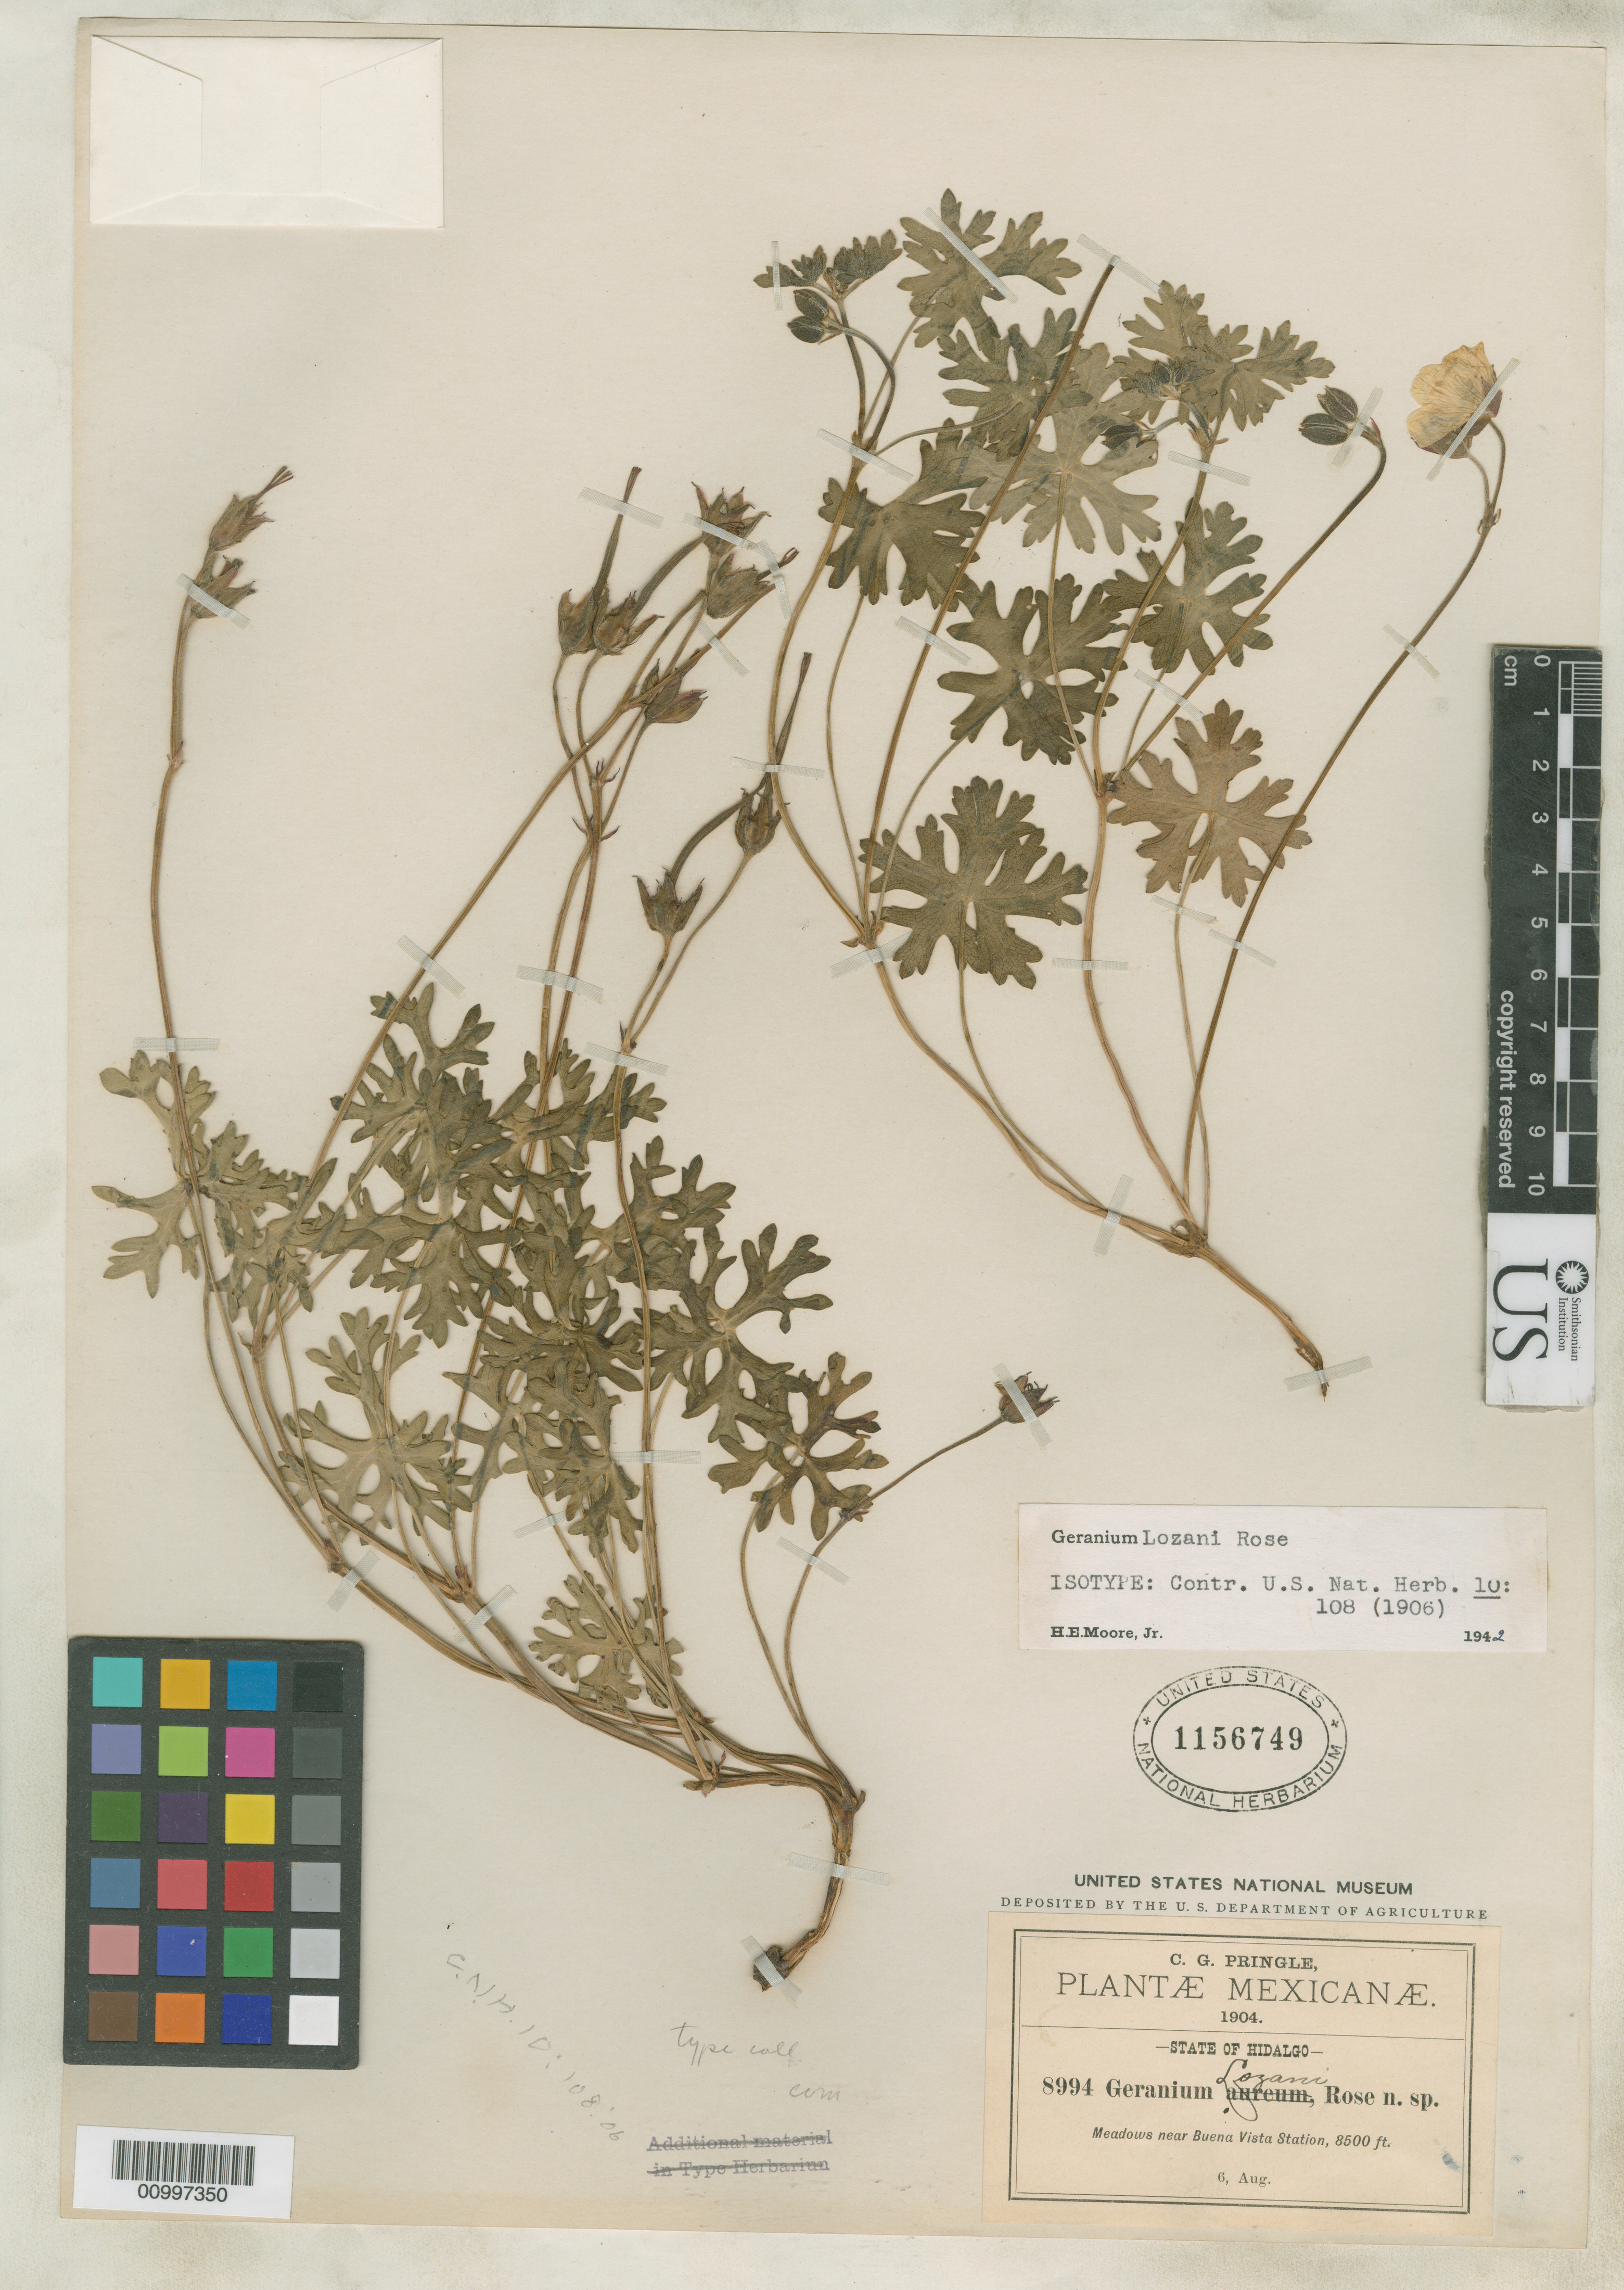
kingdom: Plantae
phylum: Tracheophyta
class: Magnoliopsida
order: Geraniales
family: Geraniaceae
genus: Geranium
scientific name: Geranium lozani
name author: Rose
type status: Isotype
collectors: C. G. Pringle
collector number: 8994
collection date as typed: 06 Aug 1904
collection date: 1904-08-06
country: Mexico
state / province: Hidalgo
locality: Near Buena Vista Station.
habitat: Meadows.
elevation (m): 2591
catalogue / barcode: US 1156749